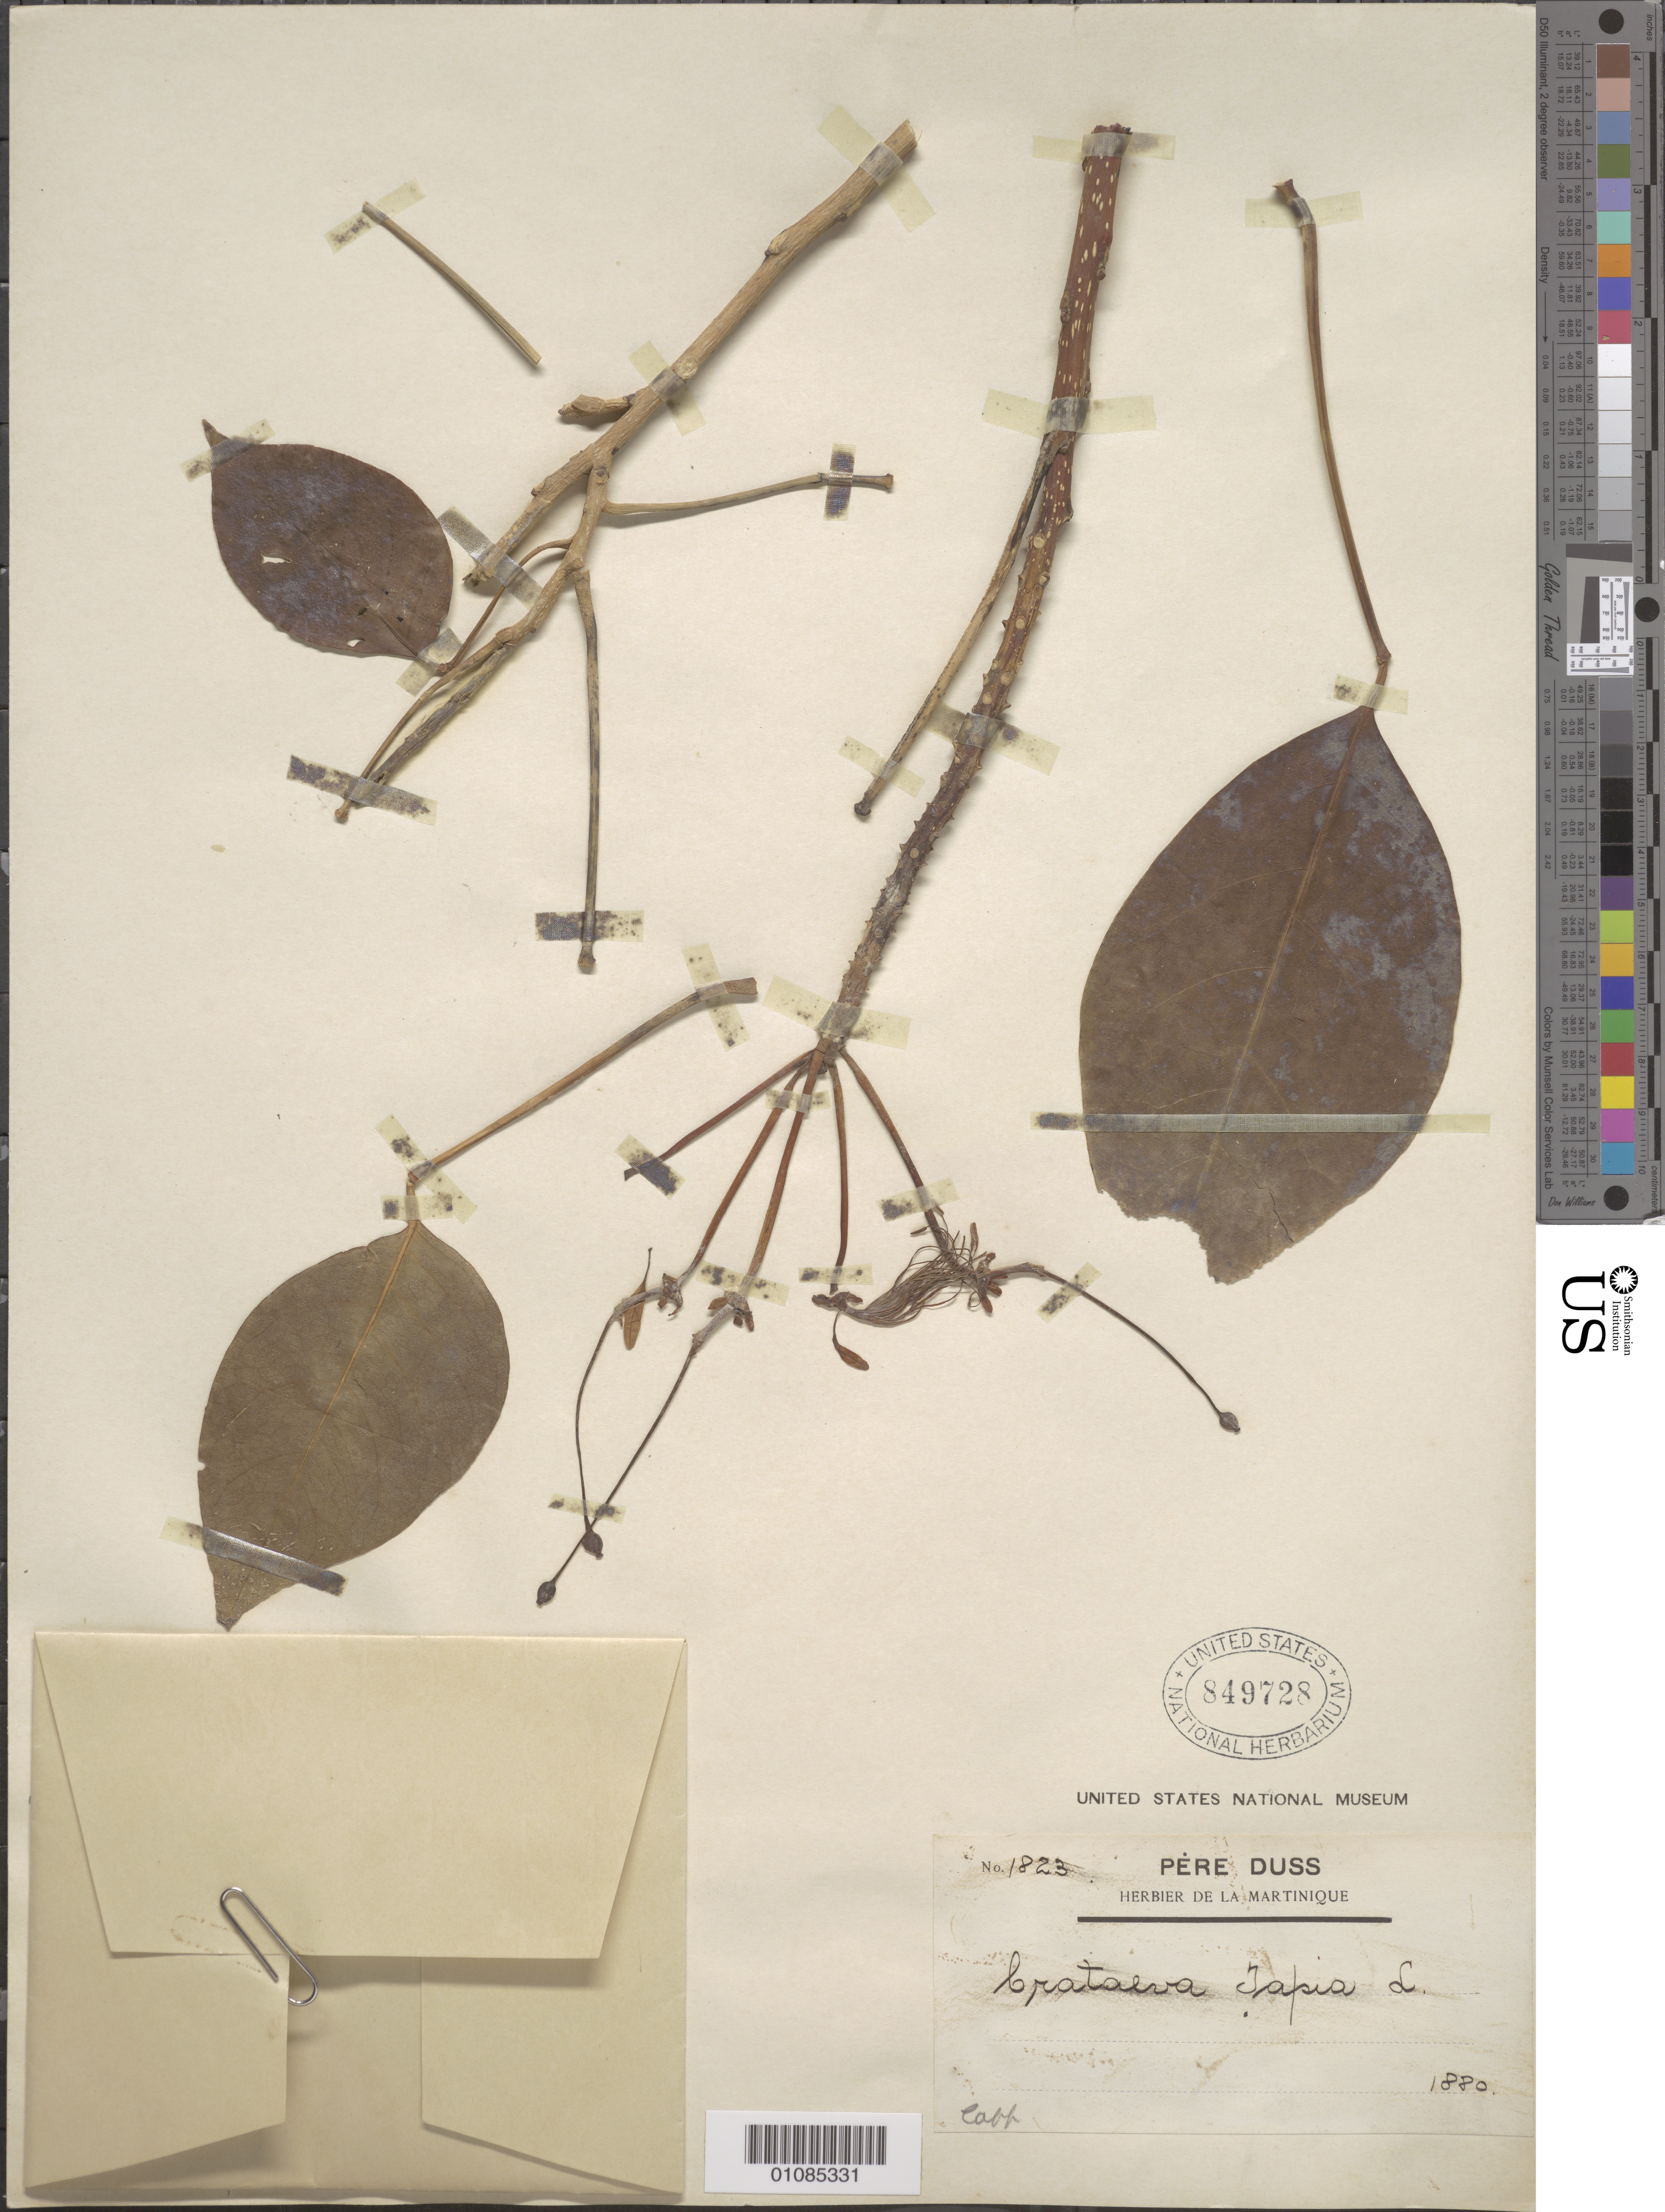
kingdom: Plantae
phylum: Tracheophyta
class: Magnoliopsida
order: Brassicales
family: Capparaceae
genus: Crateva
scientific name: Crateva tapia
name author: L.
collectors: Père Duss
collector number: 1823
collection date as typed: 1880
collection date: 1880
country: Martinique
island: Martinique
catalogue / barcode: US 849728